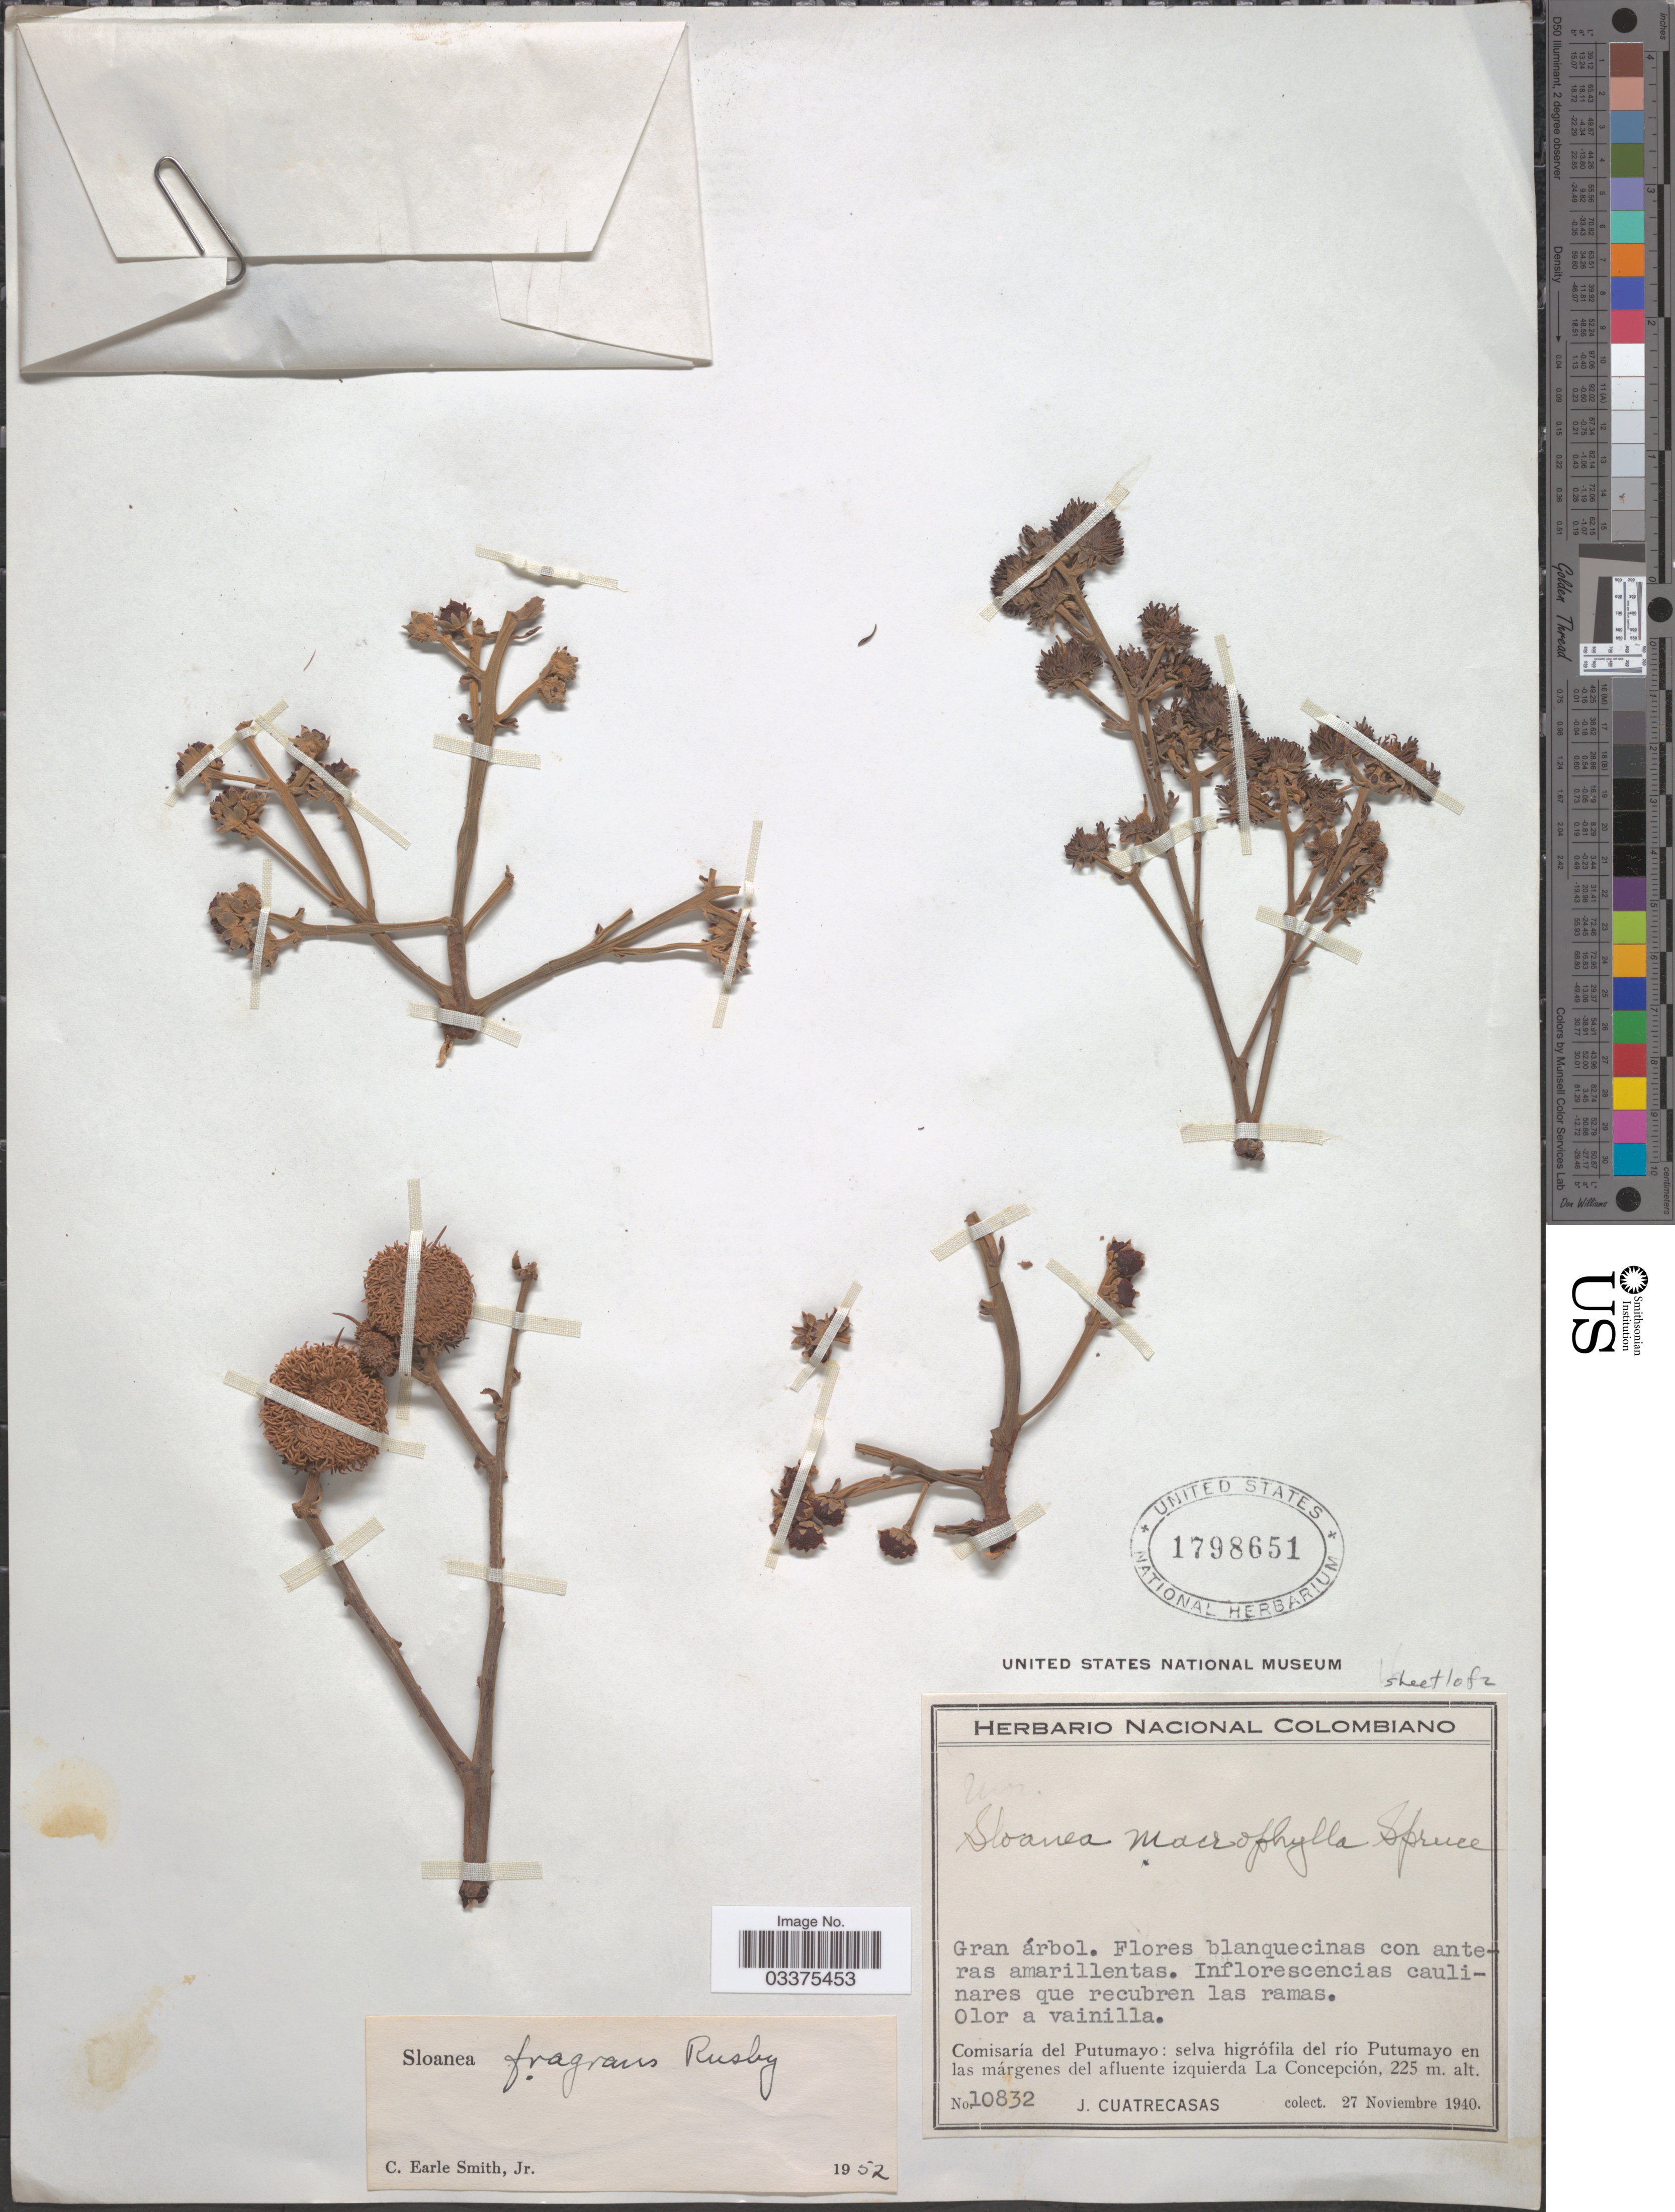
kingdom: Plantae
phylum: Tracheophyta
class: Magnoliopsida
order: Oxalidales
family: Elaeocarpaceae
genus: Sloanea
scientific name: Sloanea fragrans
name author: Rusby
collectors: J. Cuatrecasas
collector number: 10832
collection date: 1940-11-27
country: Colombia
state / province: Putumayo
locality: Comisaría del Putumayo: selva higrófila del río Putumayo en las márgenes del afluente izquierda La Concepción.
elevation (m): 225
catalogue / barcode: US 1798651